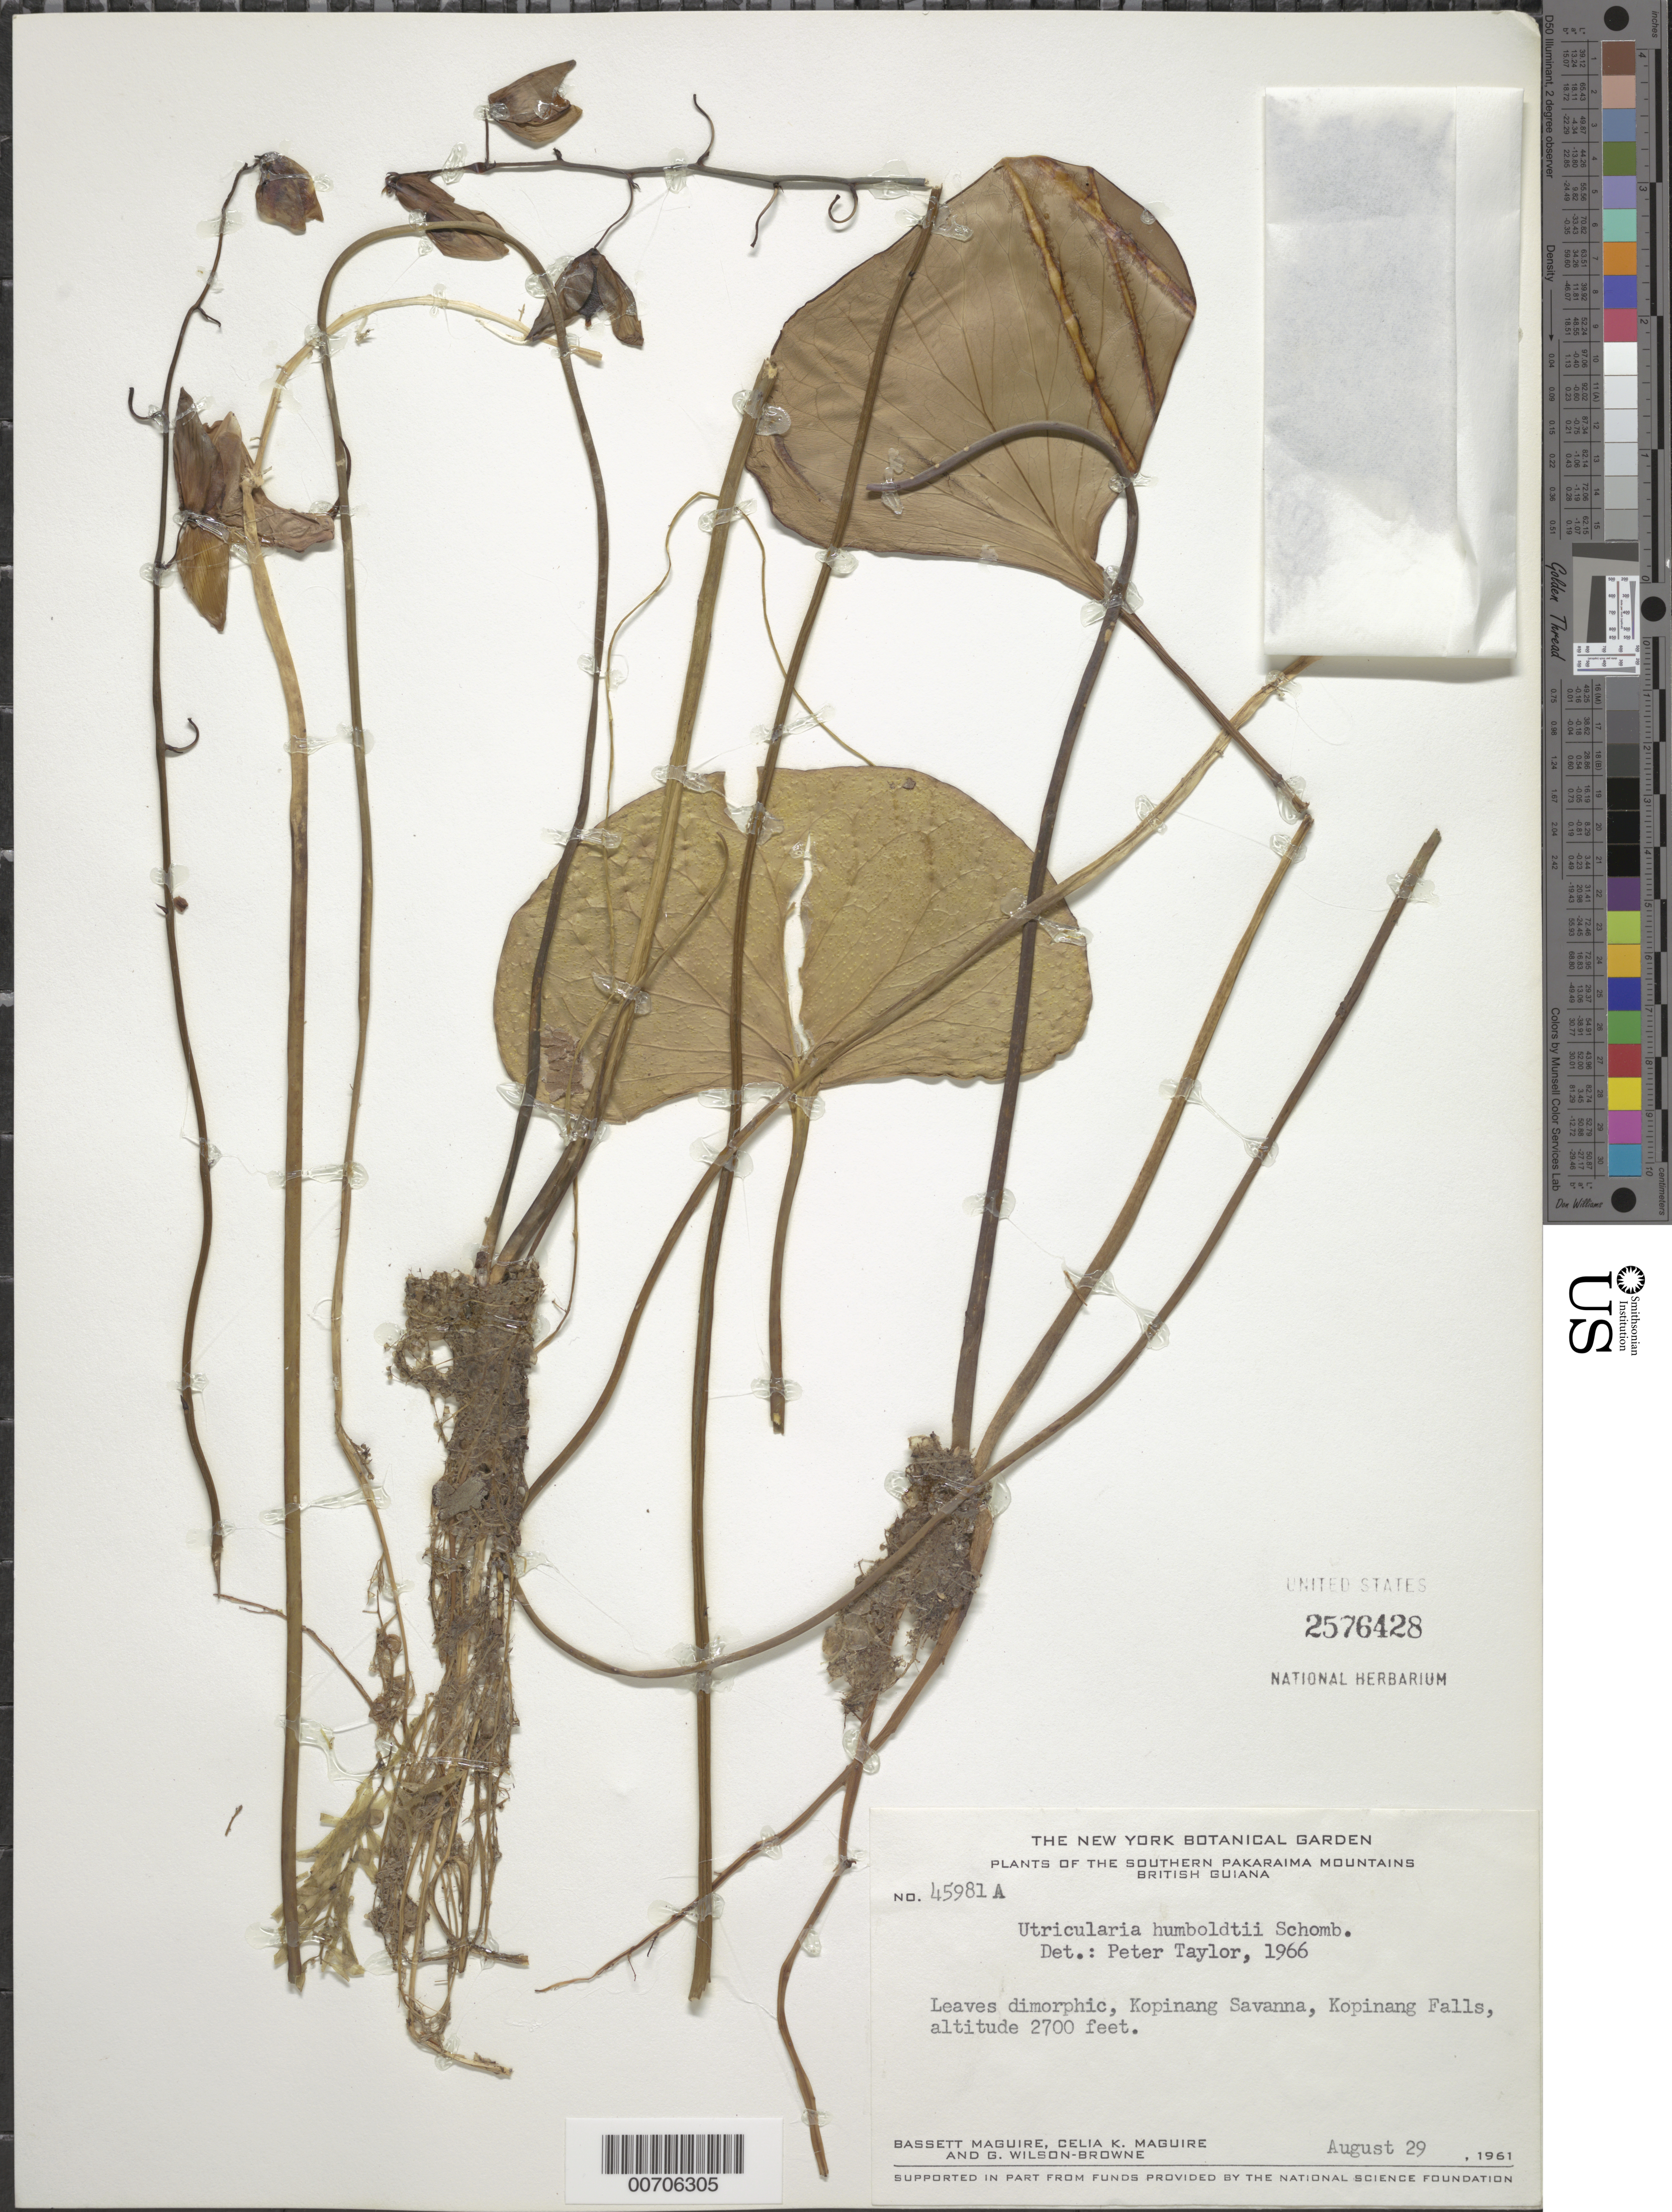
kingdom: Plantae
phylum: Tracheophyta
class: Magnoliopsida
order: Lamiales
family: Lentibulariaceae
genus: Utricularia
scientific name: Utricularia humboldtii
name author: R.H. Schomb.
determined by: Taylor, P.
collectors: B. Maguire, C. K. Maguire & G. Wilson-Browne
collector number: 45981 A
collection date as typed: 29-Aug-61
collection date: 1961-08-29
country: Guyana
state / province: Cuyuni-Mazaruni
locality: Kamana Savanna, en route to Kopinang Falls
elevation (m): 823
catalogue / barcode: US 2576428